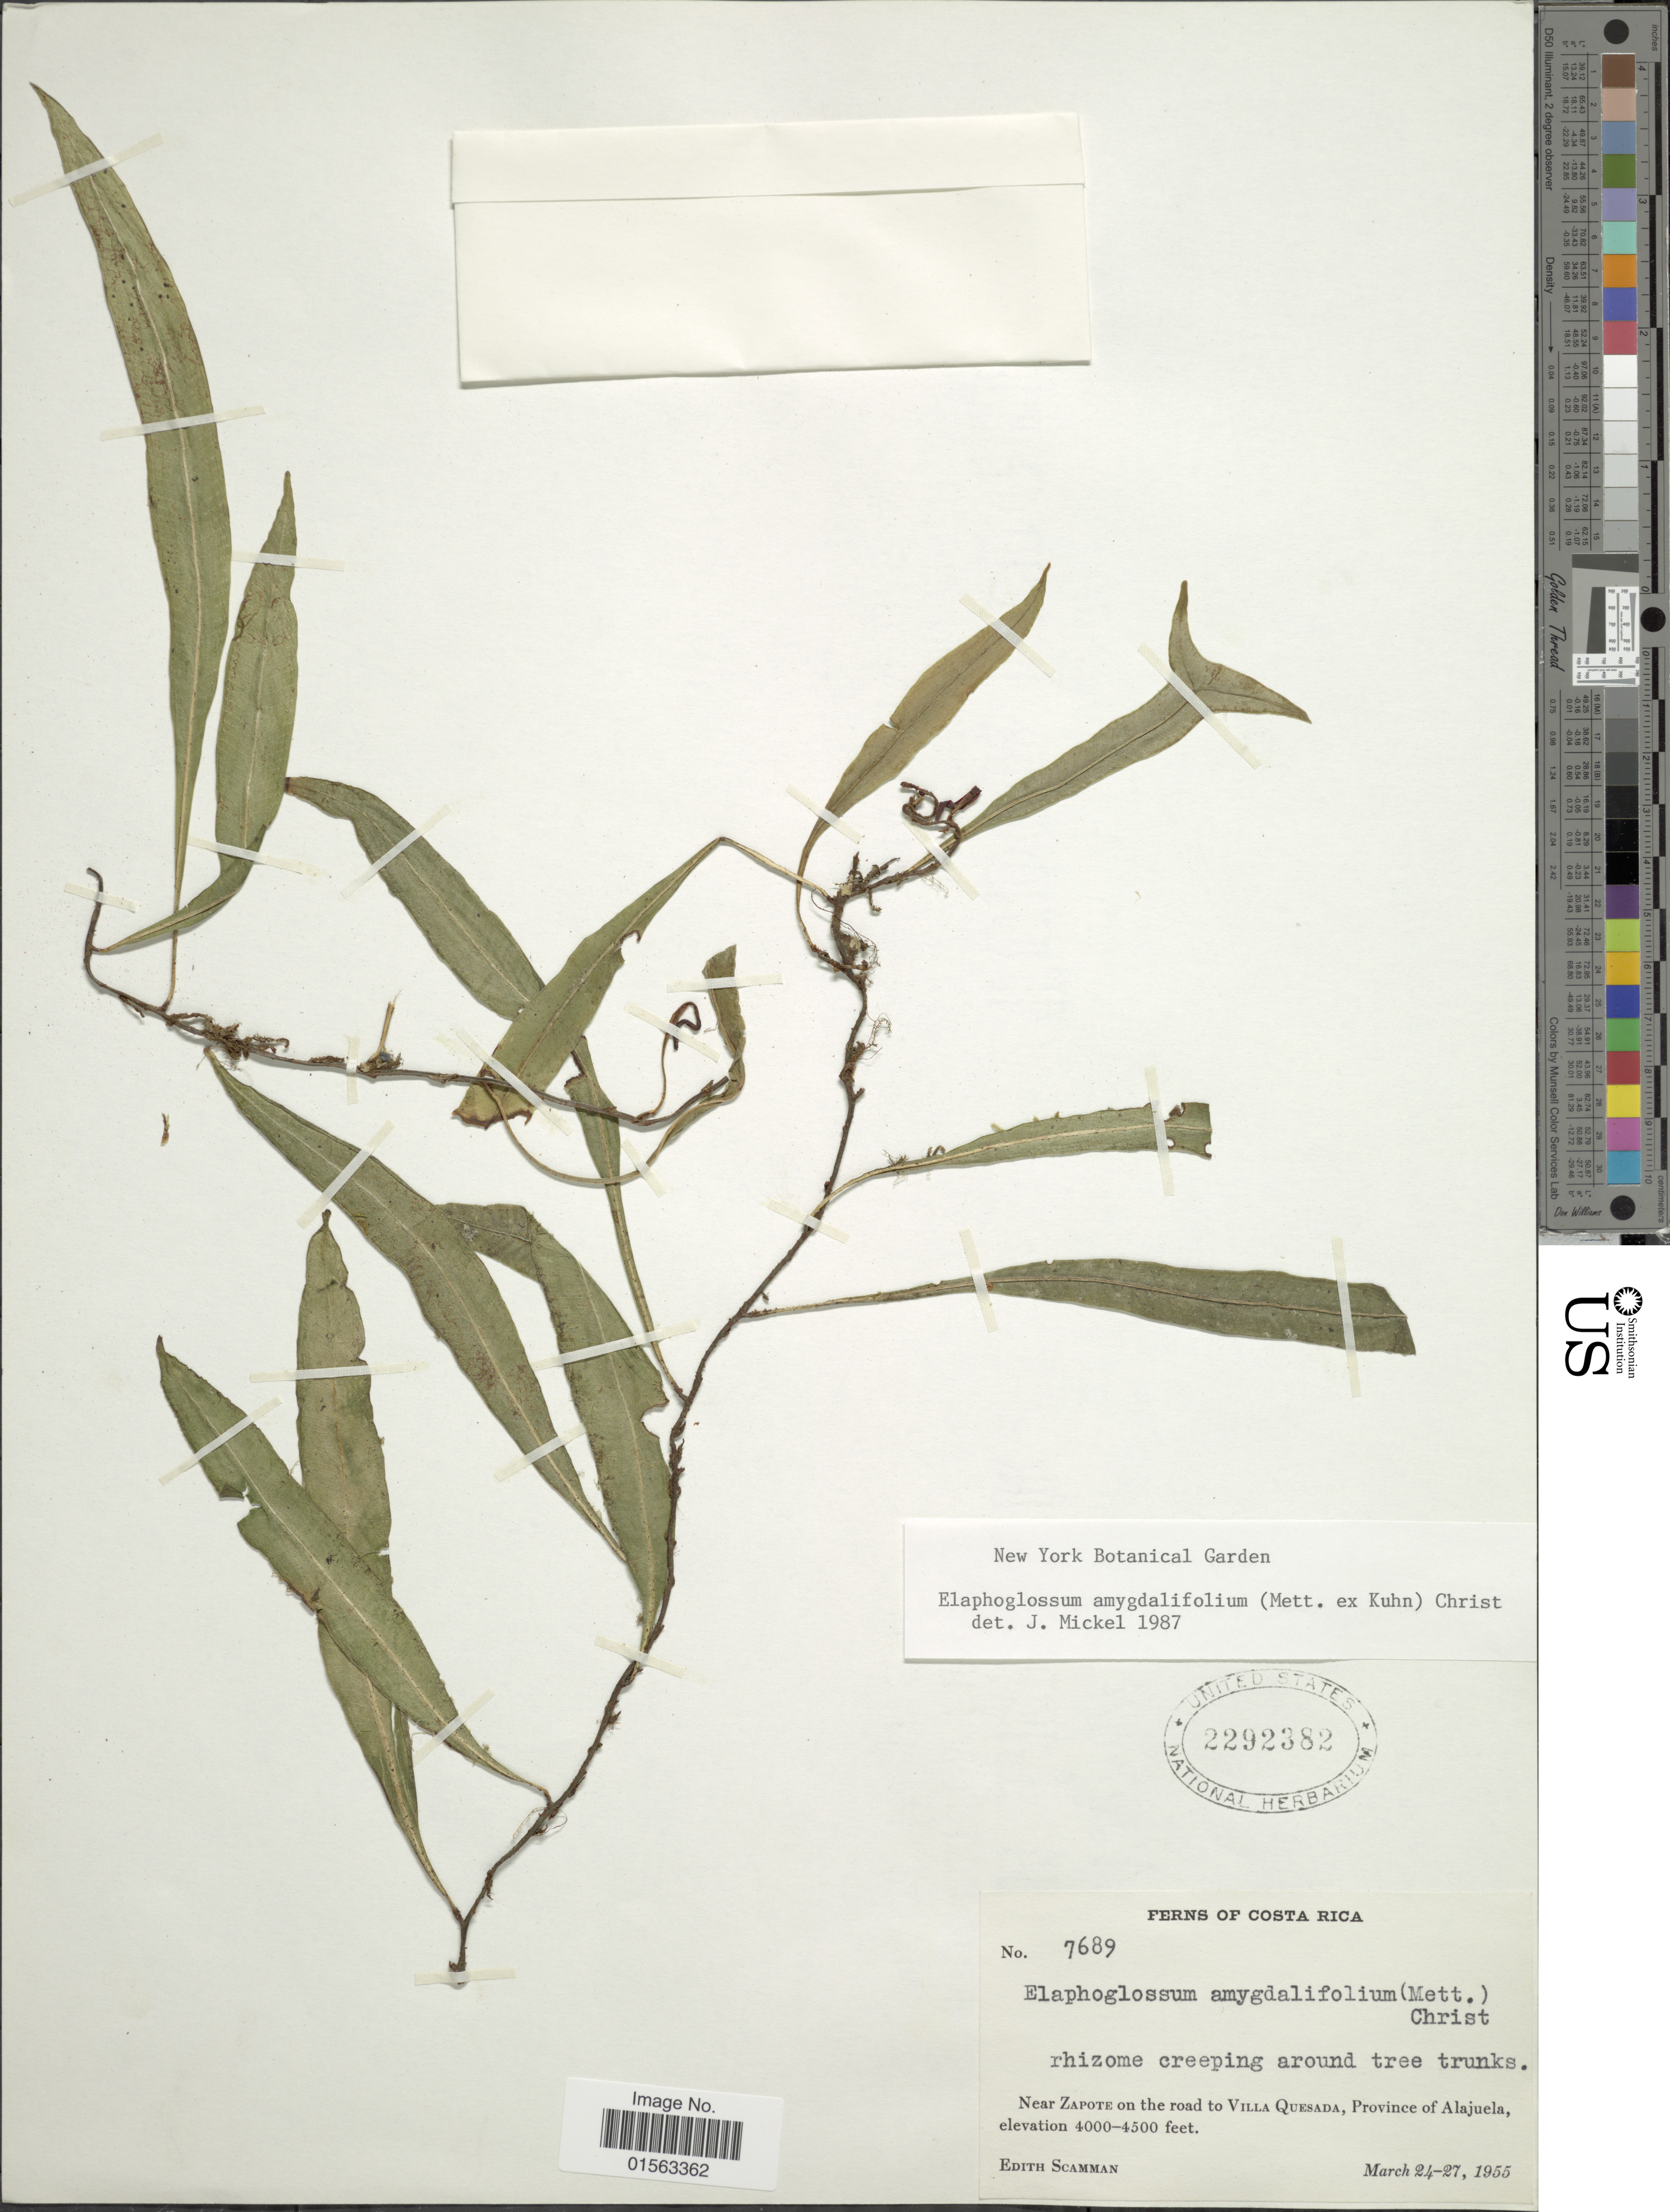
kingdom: Plantae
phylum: Tracheophyta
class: Polypodiopsida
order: Polypodiales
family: Dryopteridaceae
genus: Elaphoglossum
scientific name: Elaphoglossum amygdalifolium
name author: (Mett. ex Kuhn) Christ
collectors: E. Scamman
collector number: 7689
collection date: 1955-03-24/1955-03-27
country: Costa Rica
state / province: Alajuela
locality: Near Zapote on the road to Villa Quesada, Province of Alajuela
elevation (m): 1219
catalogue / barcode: US 2292382